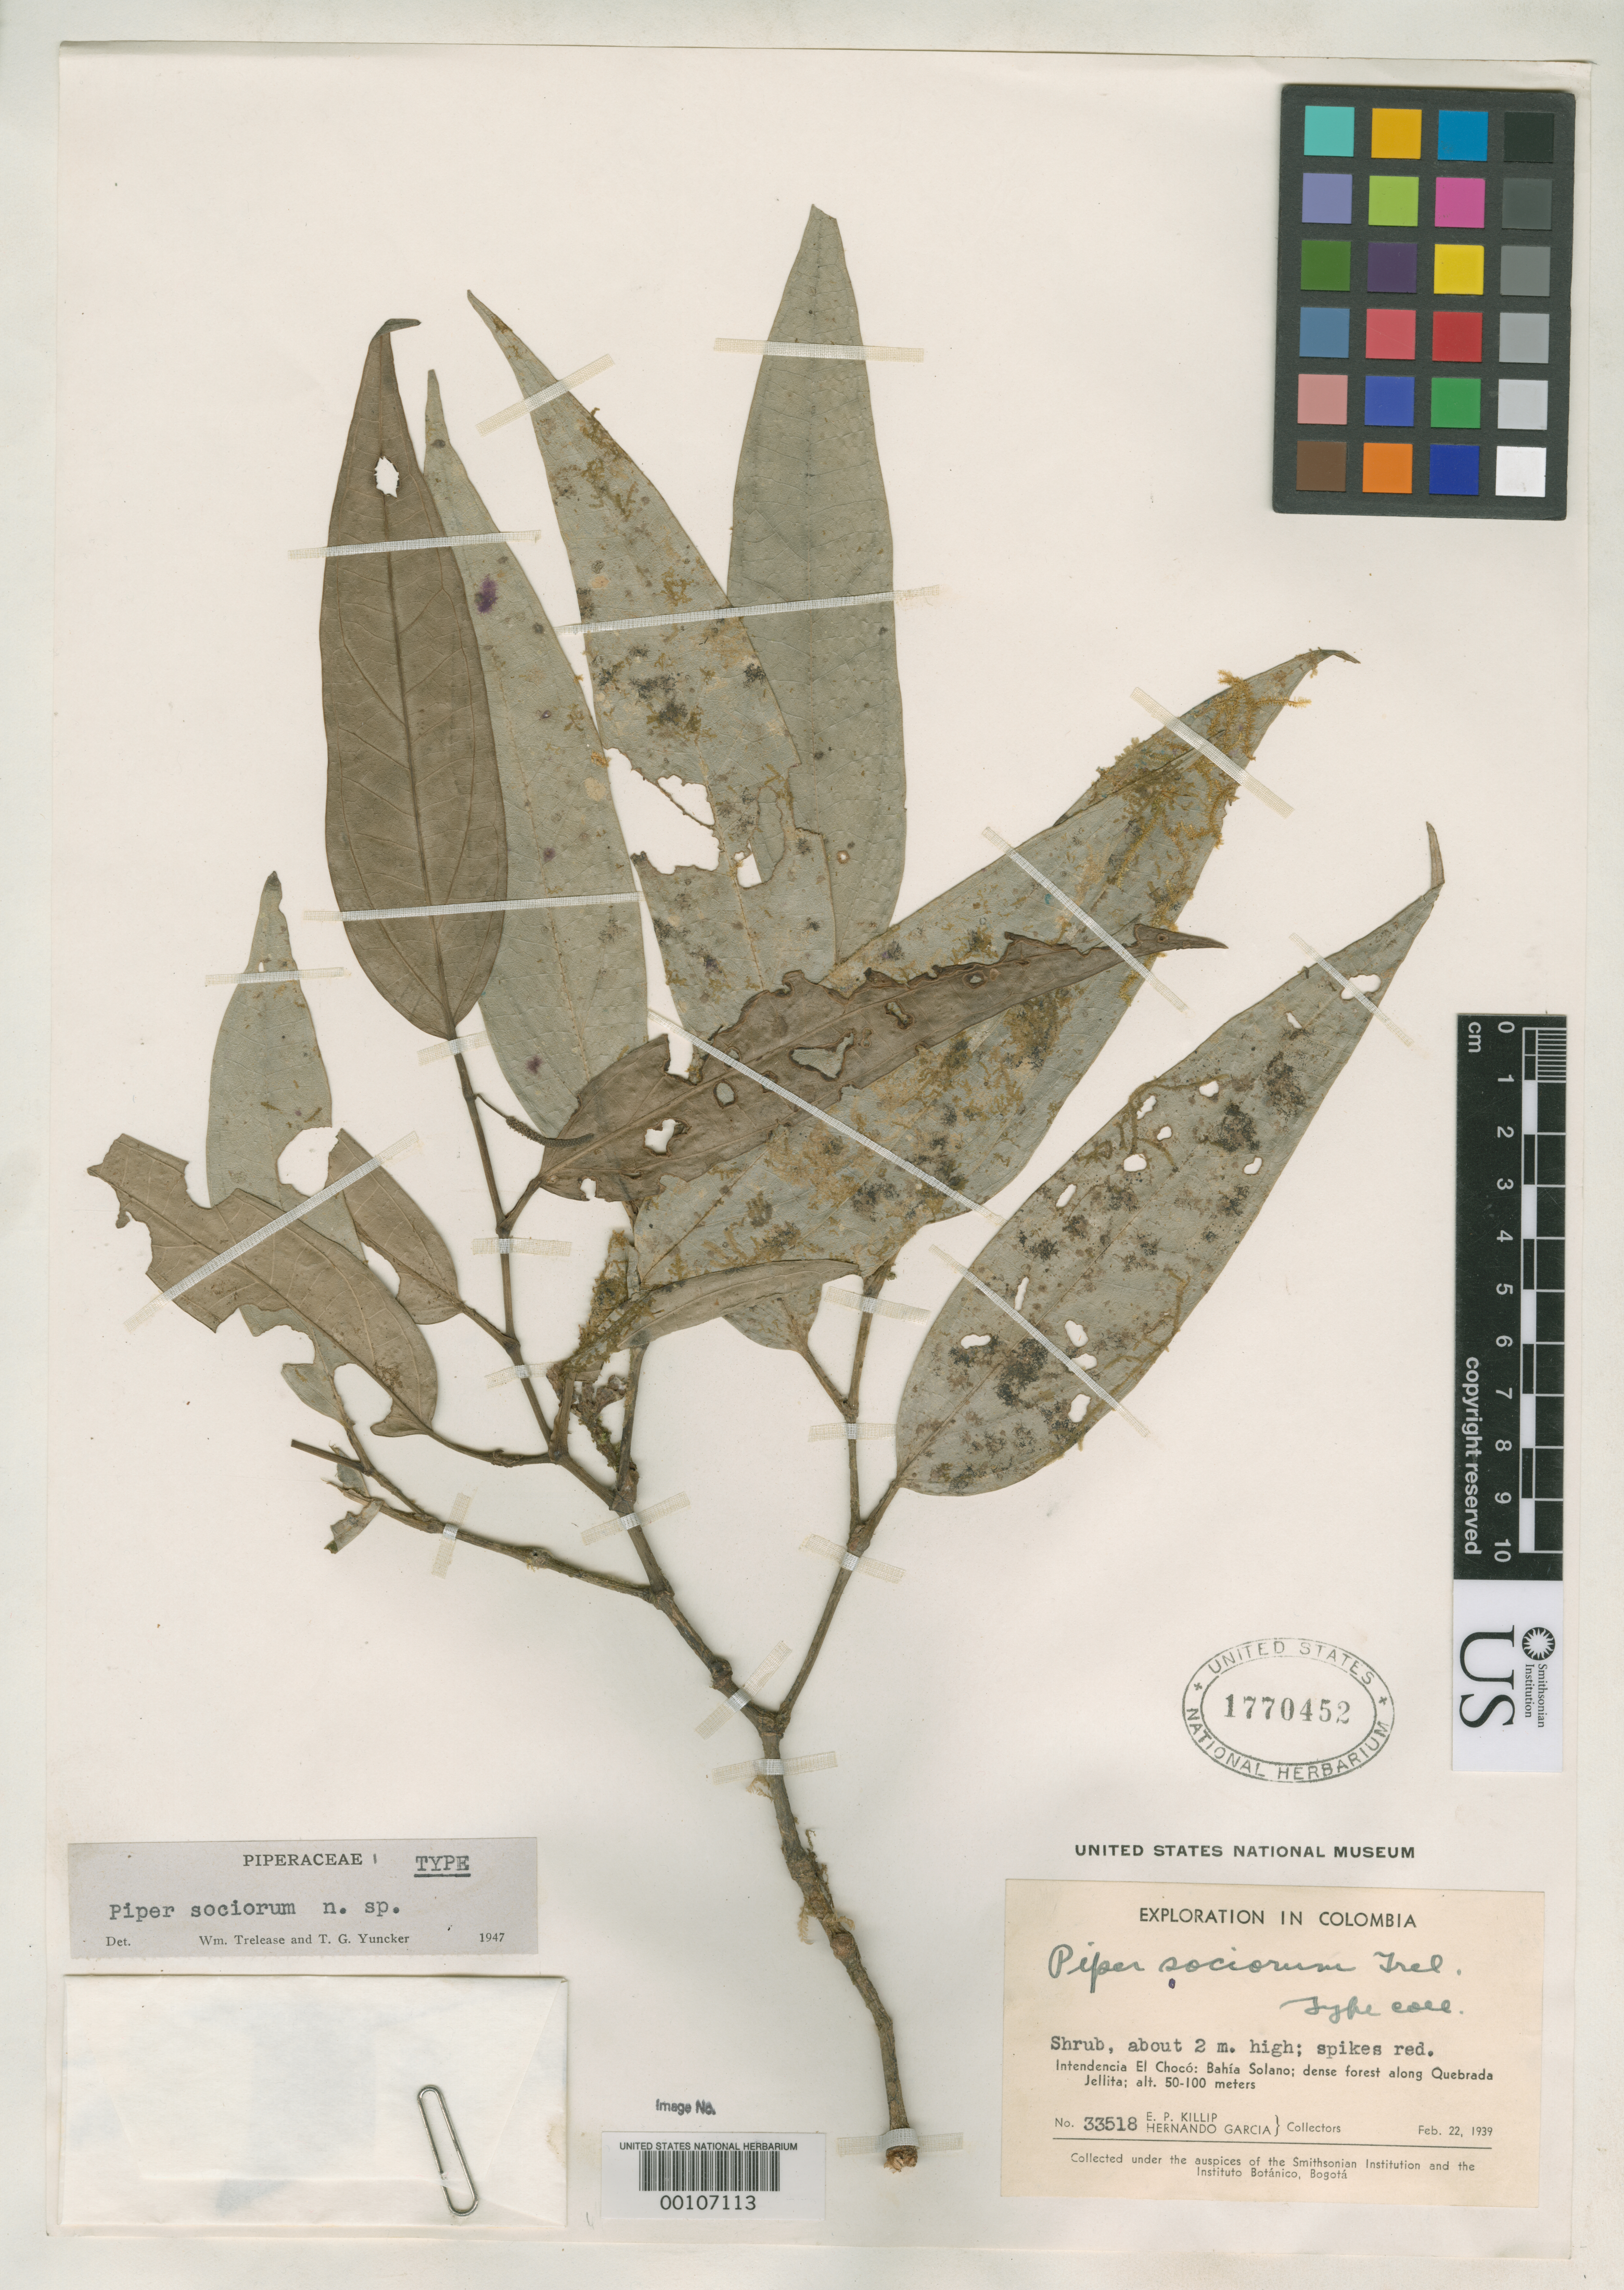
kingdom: Plantae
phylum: Tracheophyta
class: Magnoliopsida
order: Piperales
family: Piperaceae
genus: Piper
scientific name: Piper sociorum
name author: Trel. & Yunck.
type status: Holotype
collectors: E. P. Killip & H. García Barriga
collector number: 33518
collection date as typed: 22 Feb 1939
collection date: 1939-02-22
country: Colombia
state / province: Chocó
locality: Bahia Solano, Quebrada JelLita.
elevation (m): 50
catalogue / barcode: US 1770452